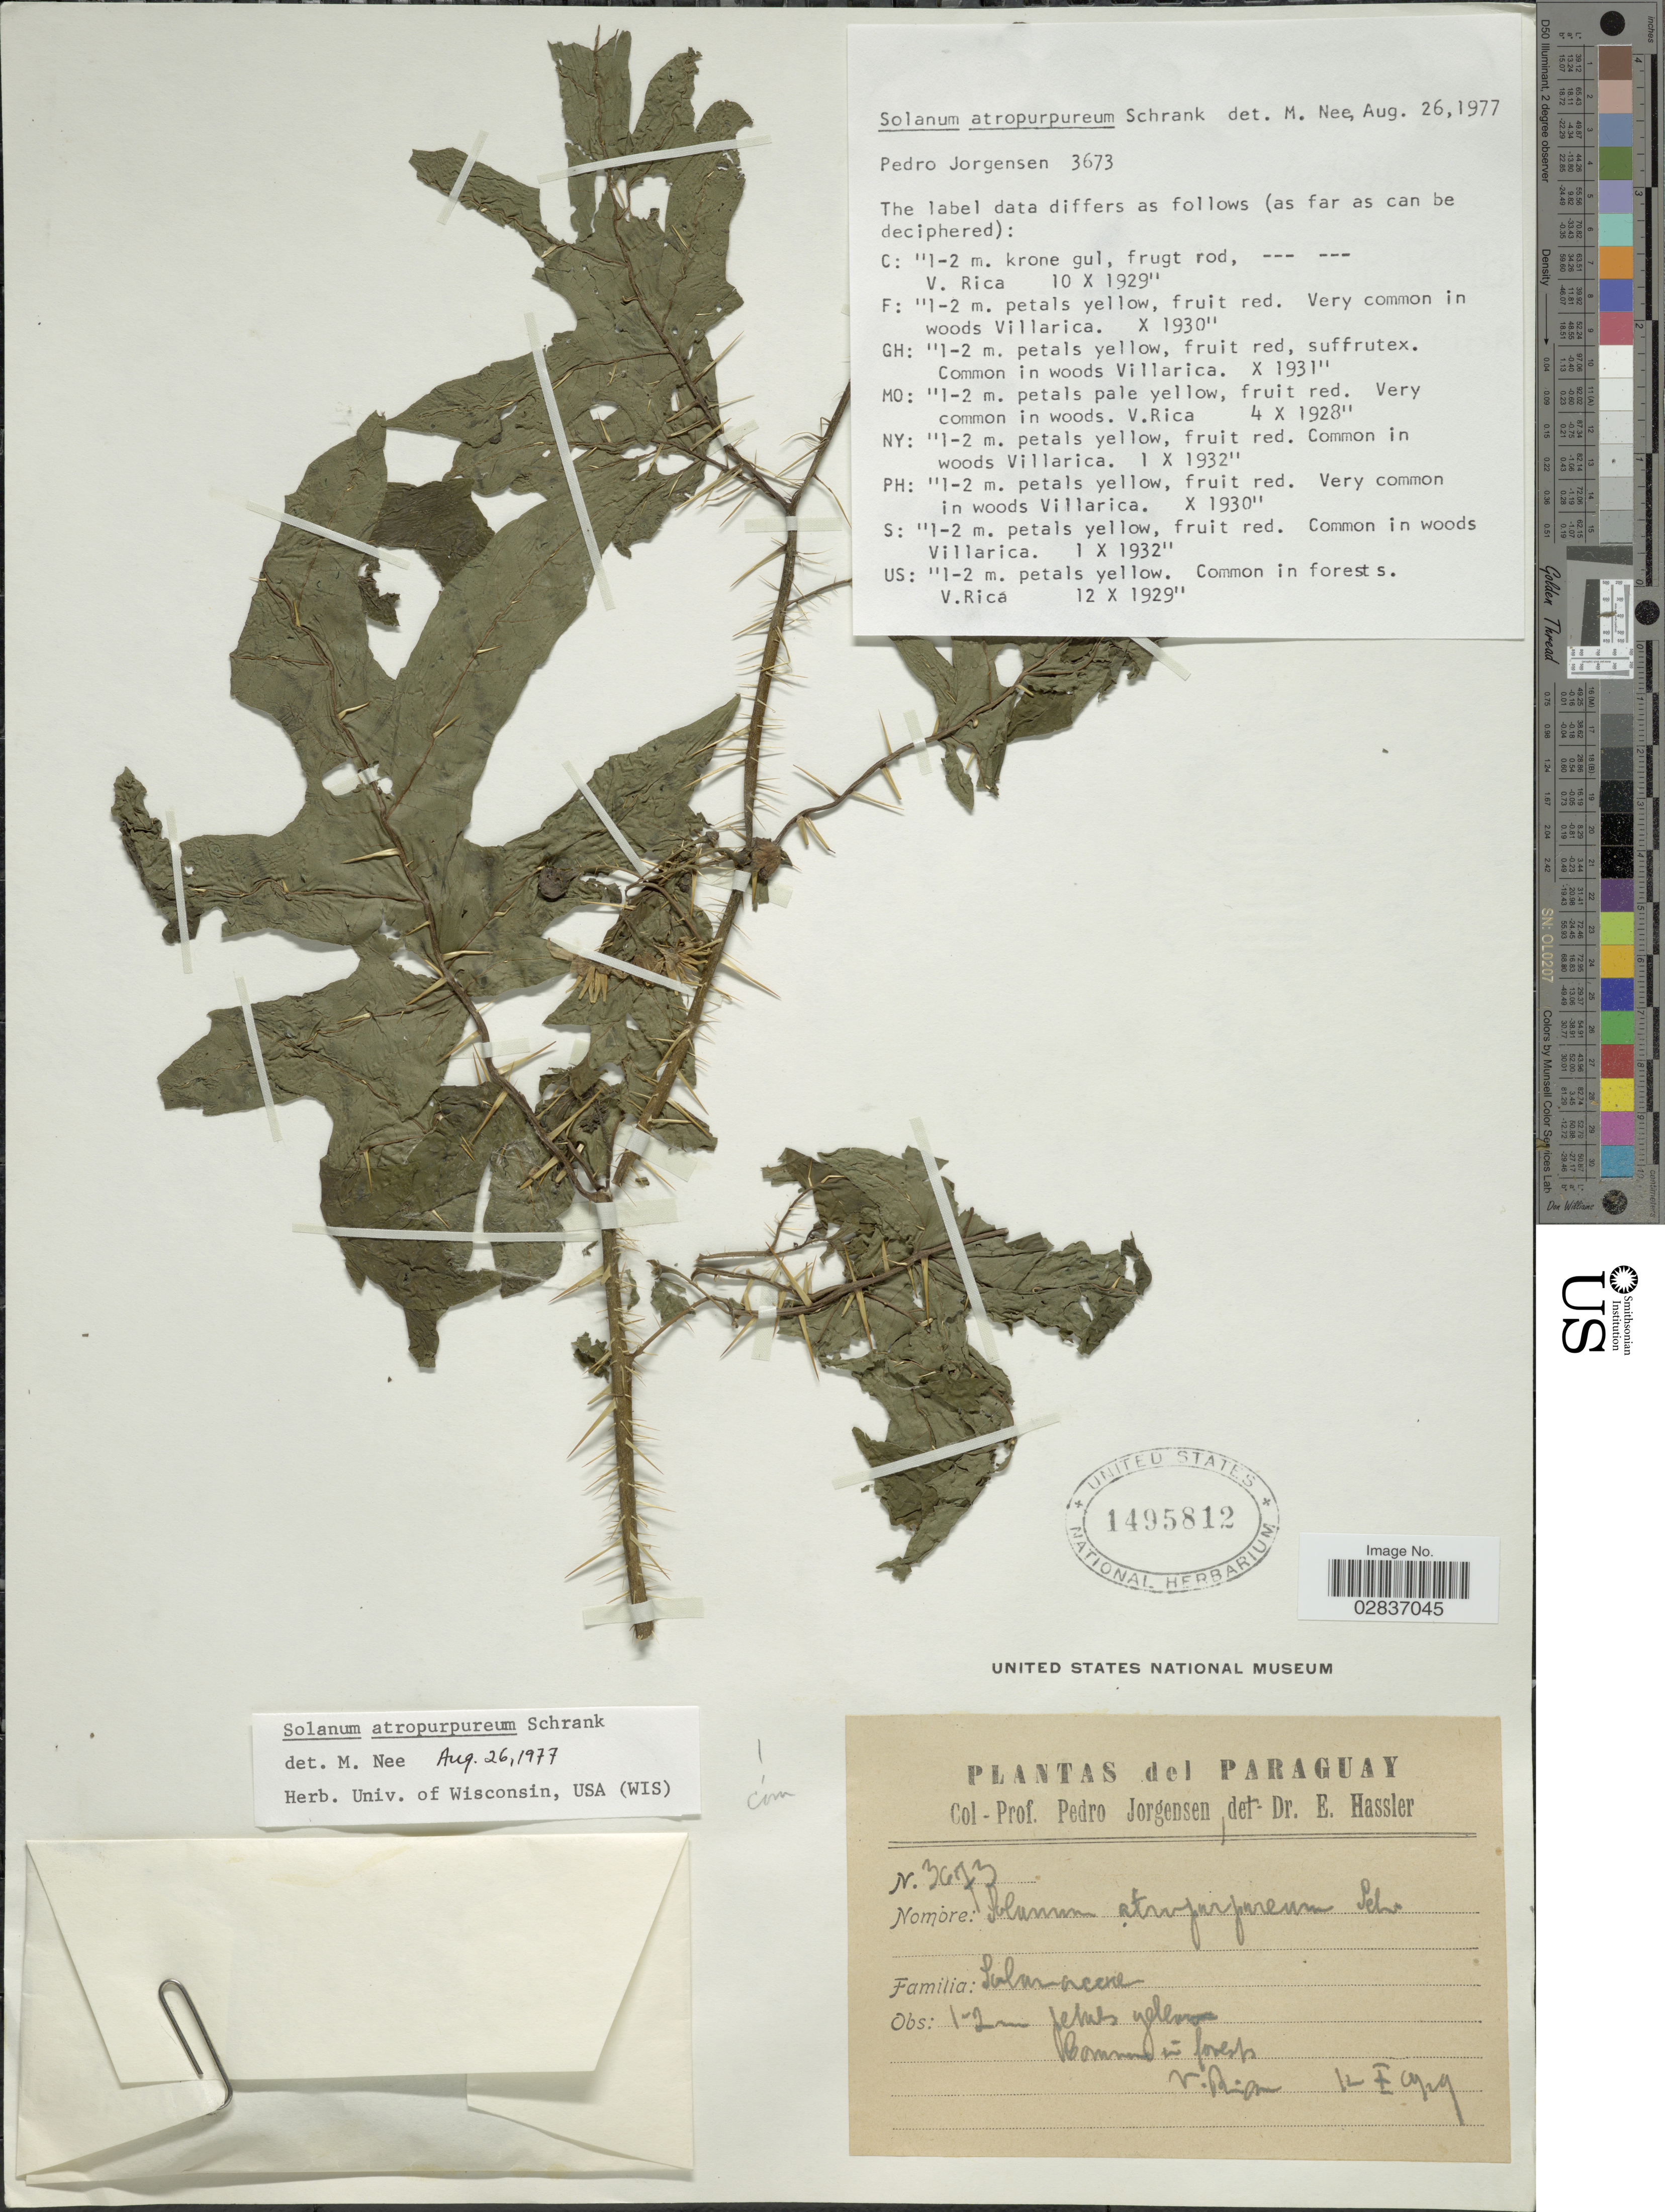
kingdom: Plantae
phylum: Tracheophyta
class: Magnoliopsida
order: Solanales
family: Solanaceae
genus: Solanum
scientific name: Solanum atropurpureum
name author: Schrank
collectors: P. Jörgensen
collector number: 3673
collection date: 1929-10-12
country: Paraguay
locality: V. Rica.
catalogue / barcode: US 1495812